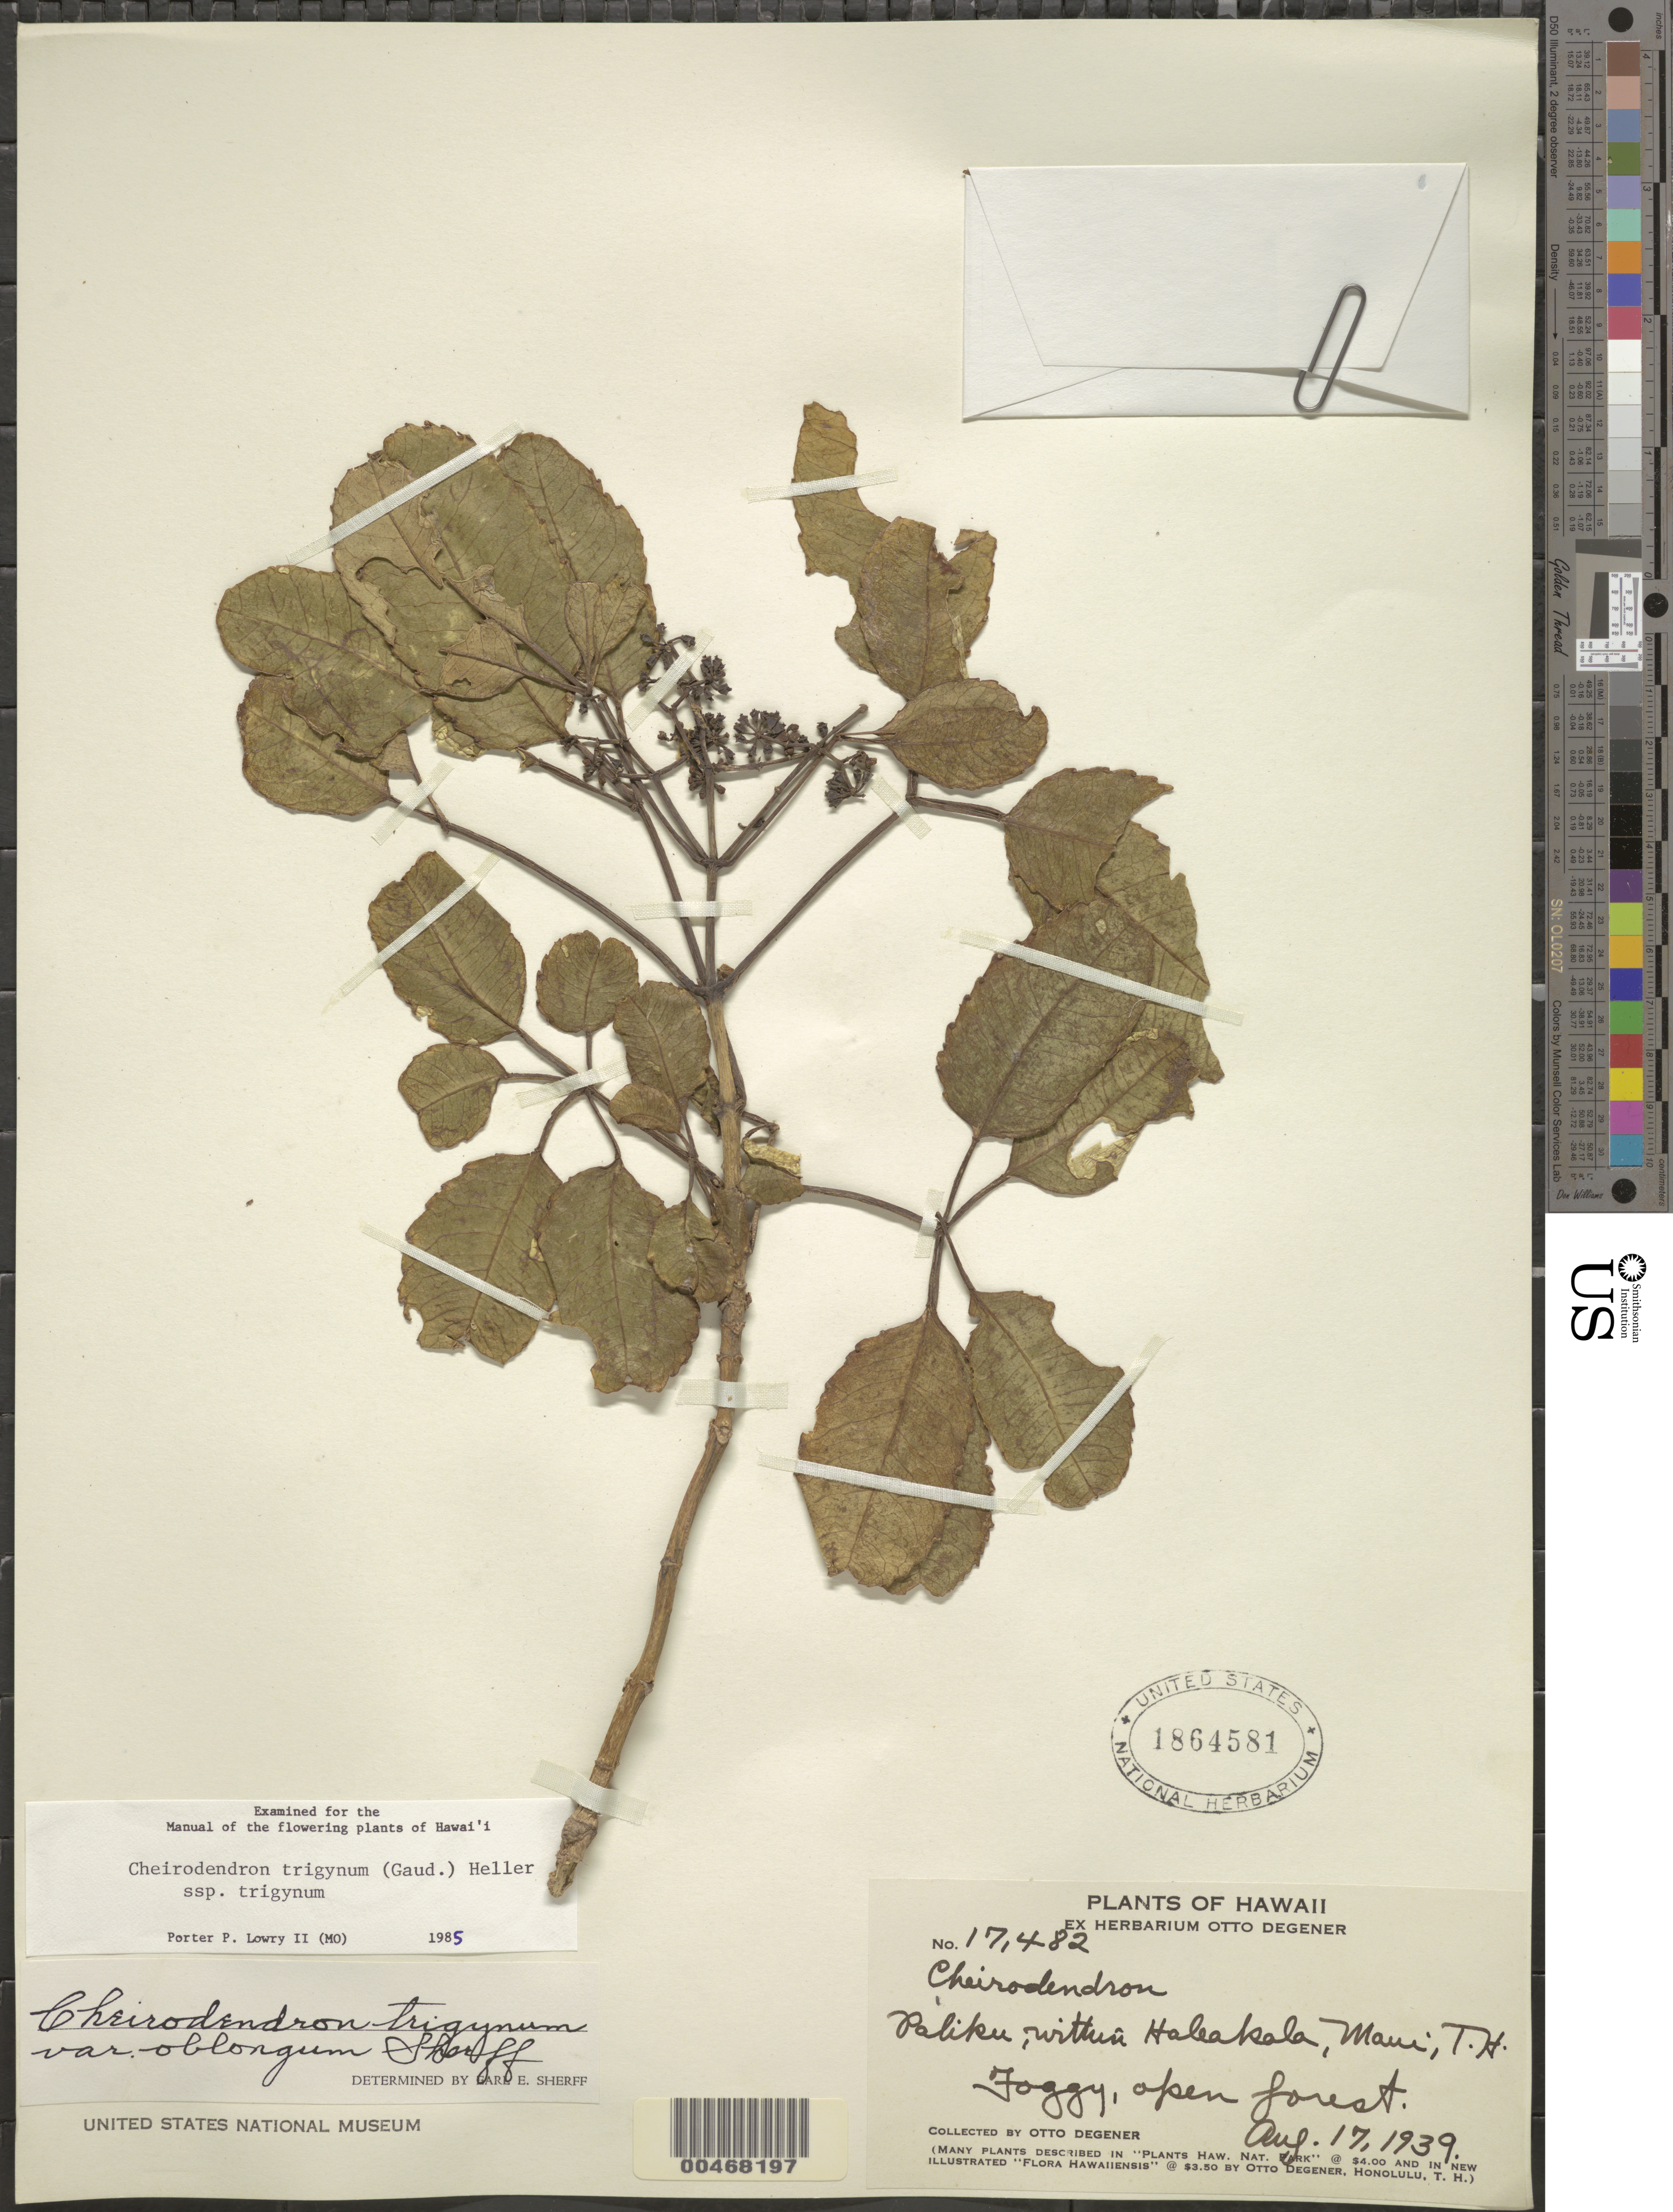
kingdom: Plantae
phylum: Tracheophyta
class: Magnoliopsida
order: Apiales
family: Araliaceae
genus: Cheirodendron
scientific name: Cheirodendron trigynum subsp. trigynum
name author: (Gaudich.) A. Heller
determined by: Lowry, P. P., (MO), Missouri Botanical Garden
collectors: O. Degener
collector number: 17482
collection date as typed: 17 Aug 1939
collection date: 1939-08-17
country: United States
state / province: Hawaii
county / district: Maui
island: Maui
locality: Paliku, within Haleakala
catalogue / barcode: US 1864581